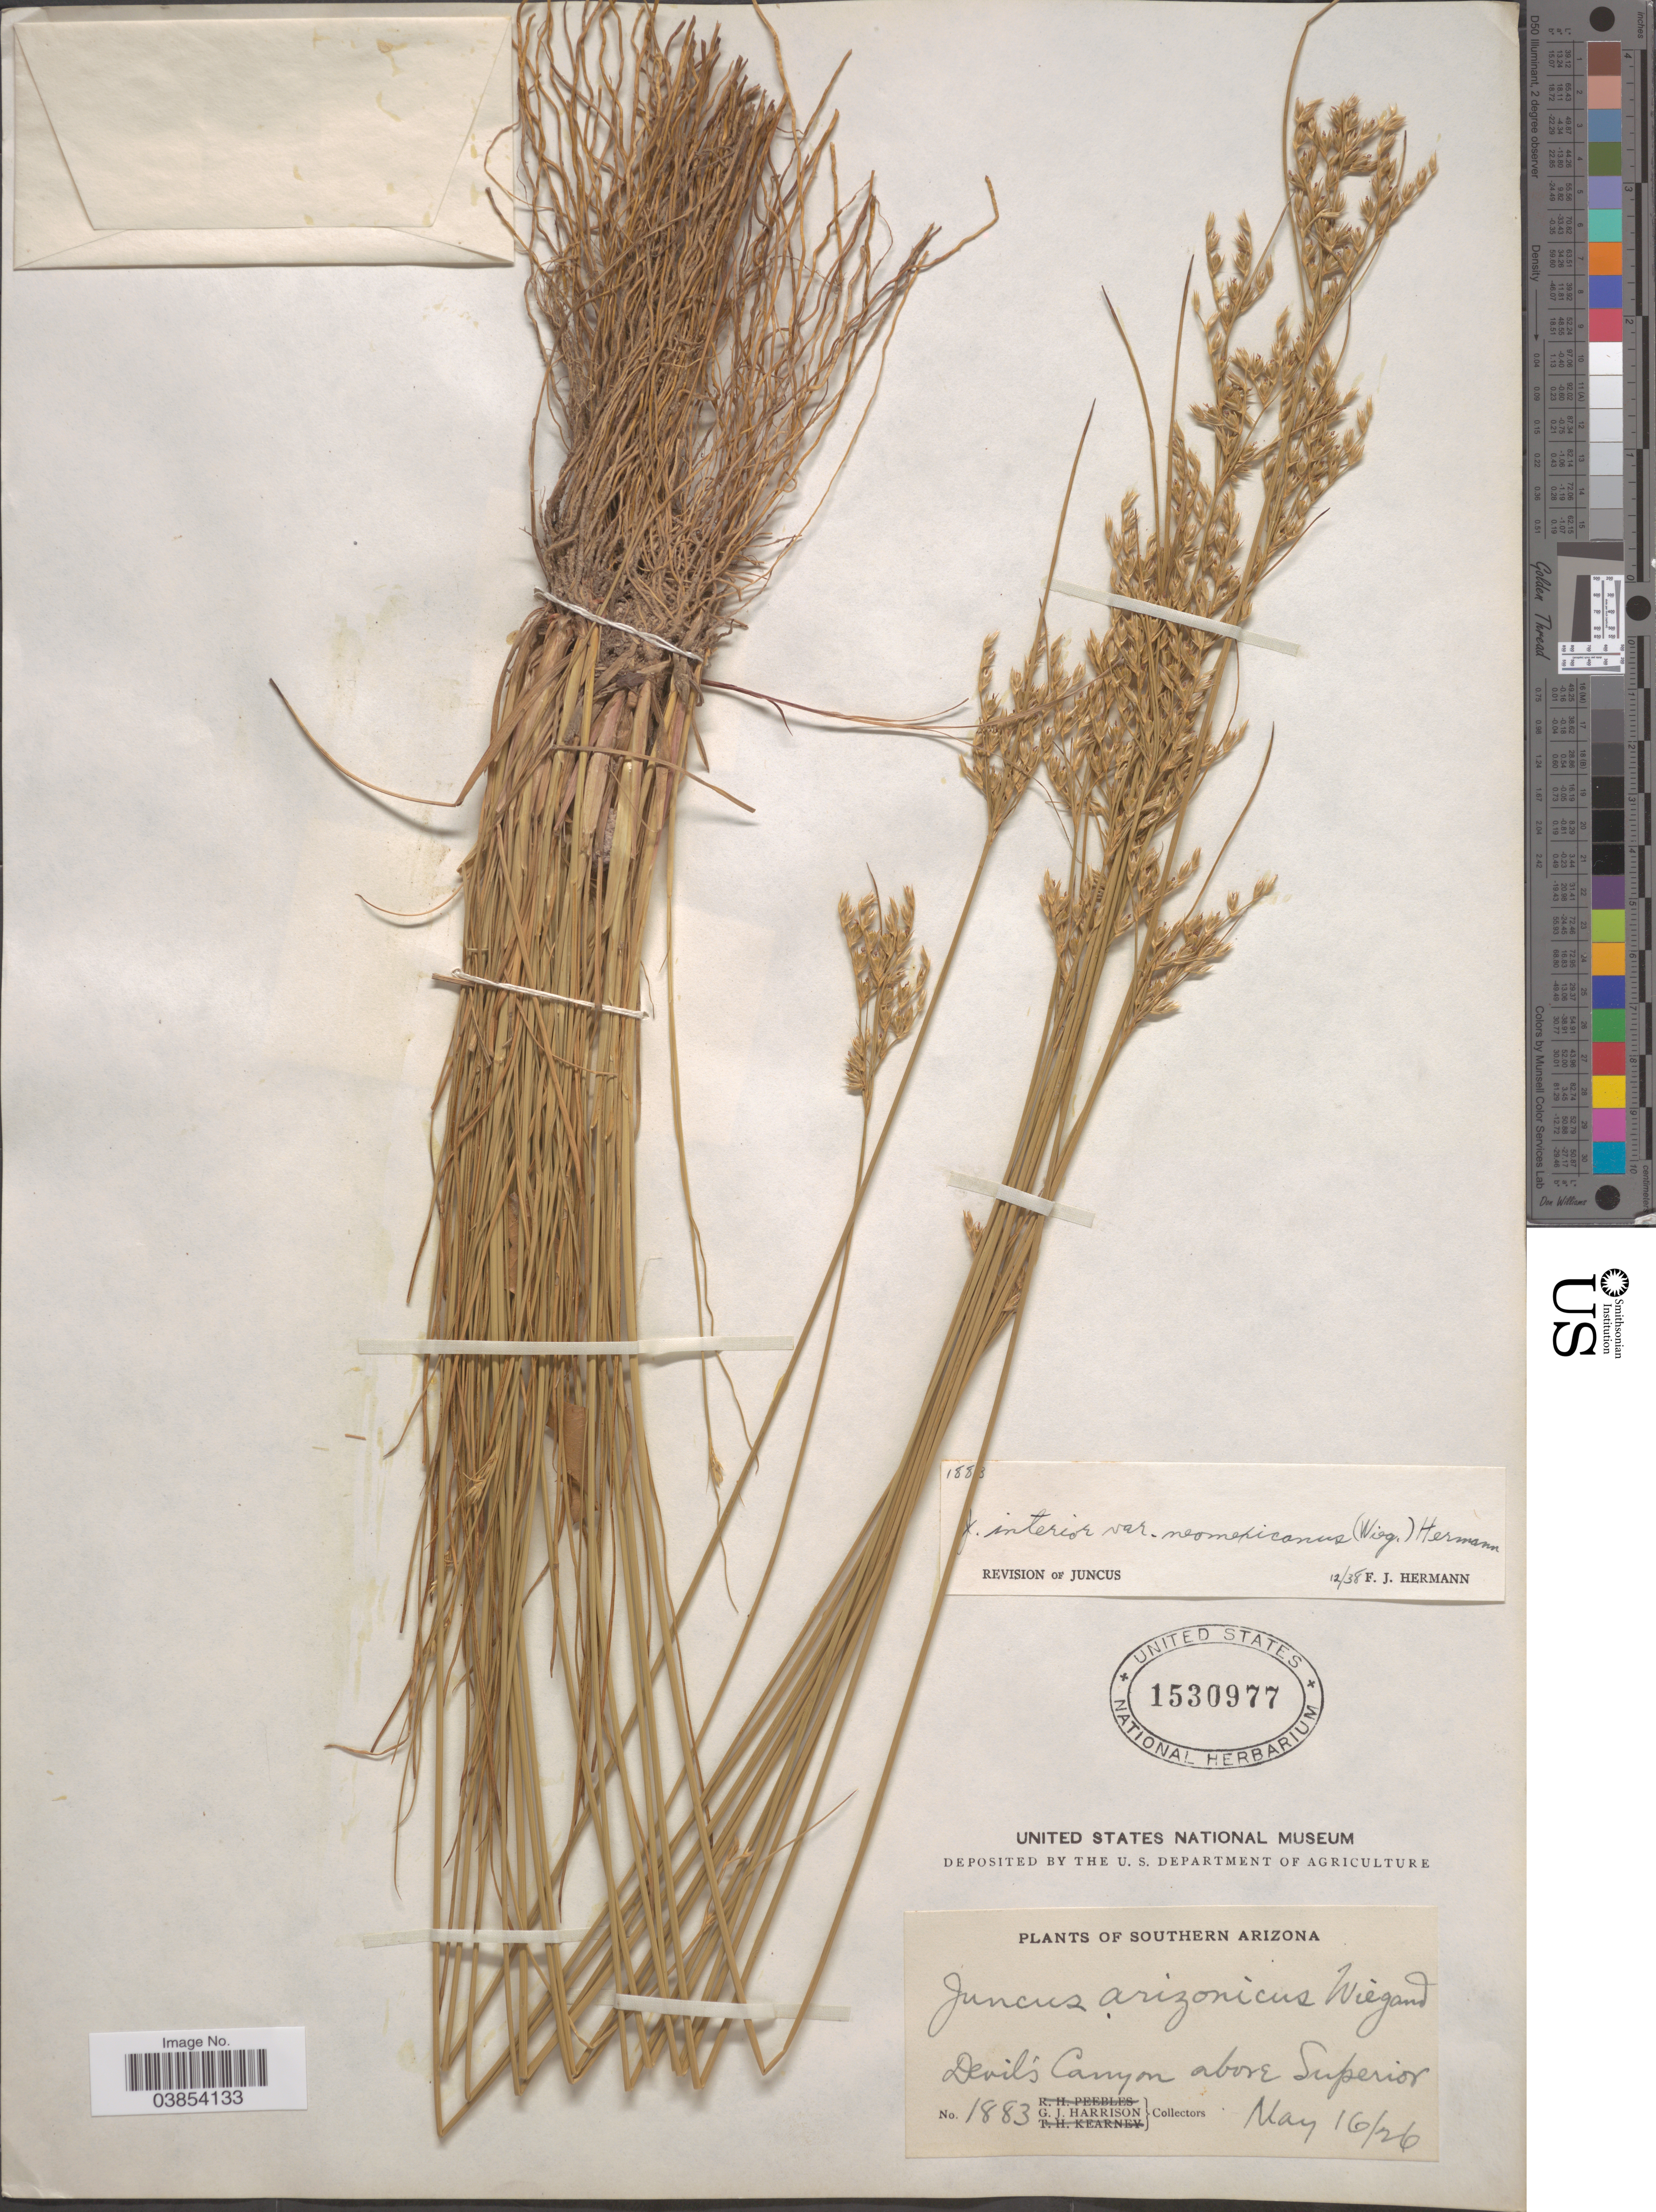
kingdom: Plantae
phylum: Tracheophyta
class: Liliopsida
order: Poales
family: Juncaceae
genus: Juncus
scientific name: Juncus interior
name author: Wiegand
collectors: G. J. Harrison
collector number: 1883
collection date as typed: Transcribed d/m/y: 16/5/26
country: United States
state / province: Arizona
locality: Southern Arizona. Devil's Canyon above Superior.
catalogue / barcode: US 1530977